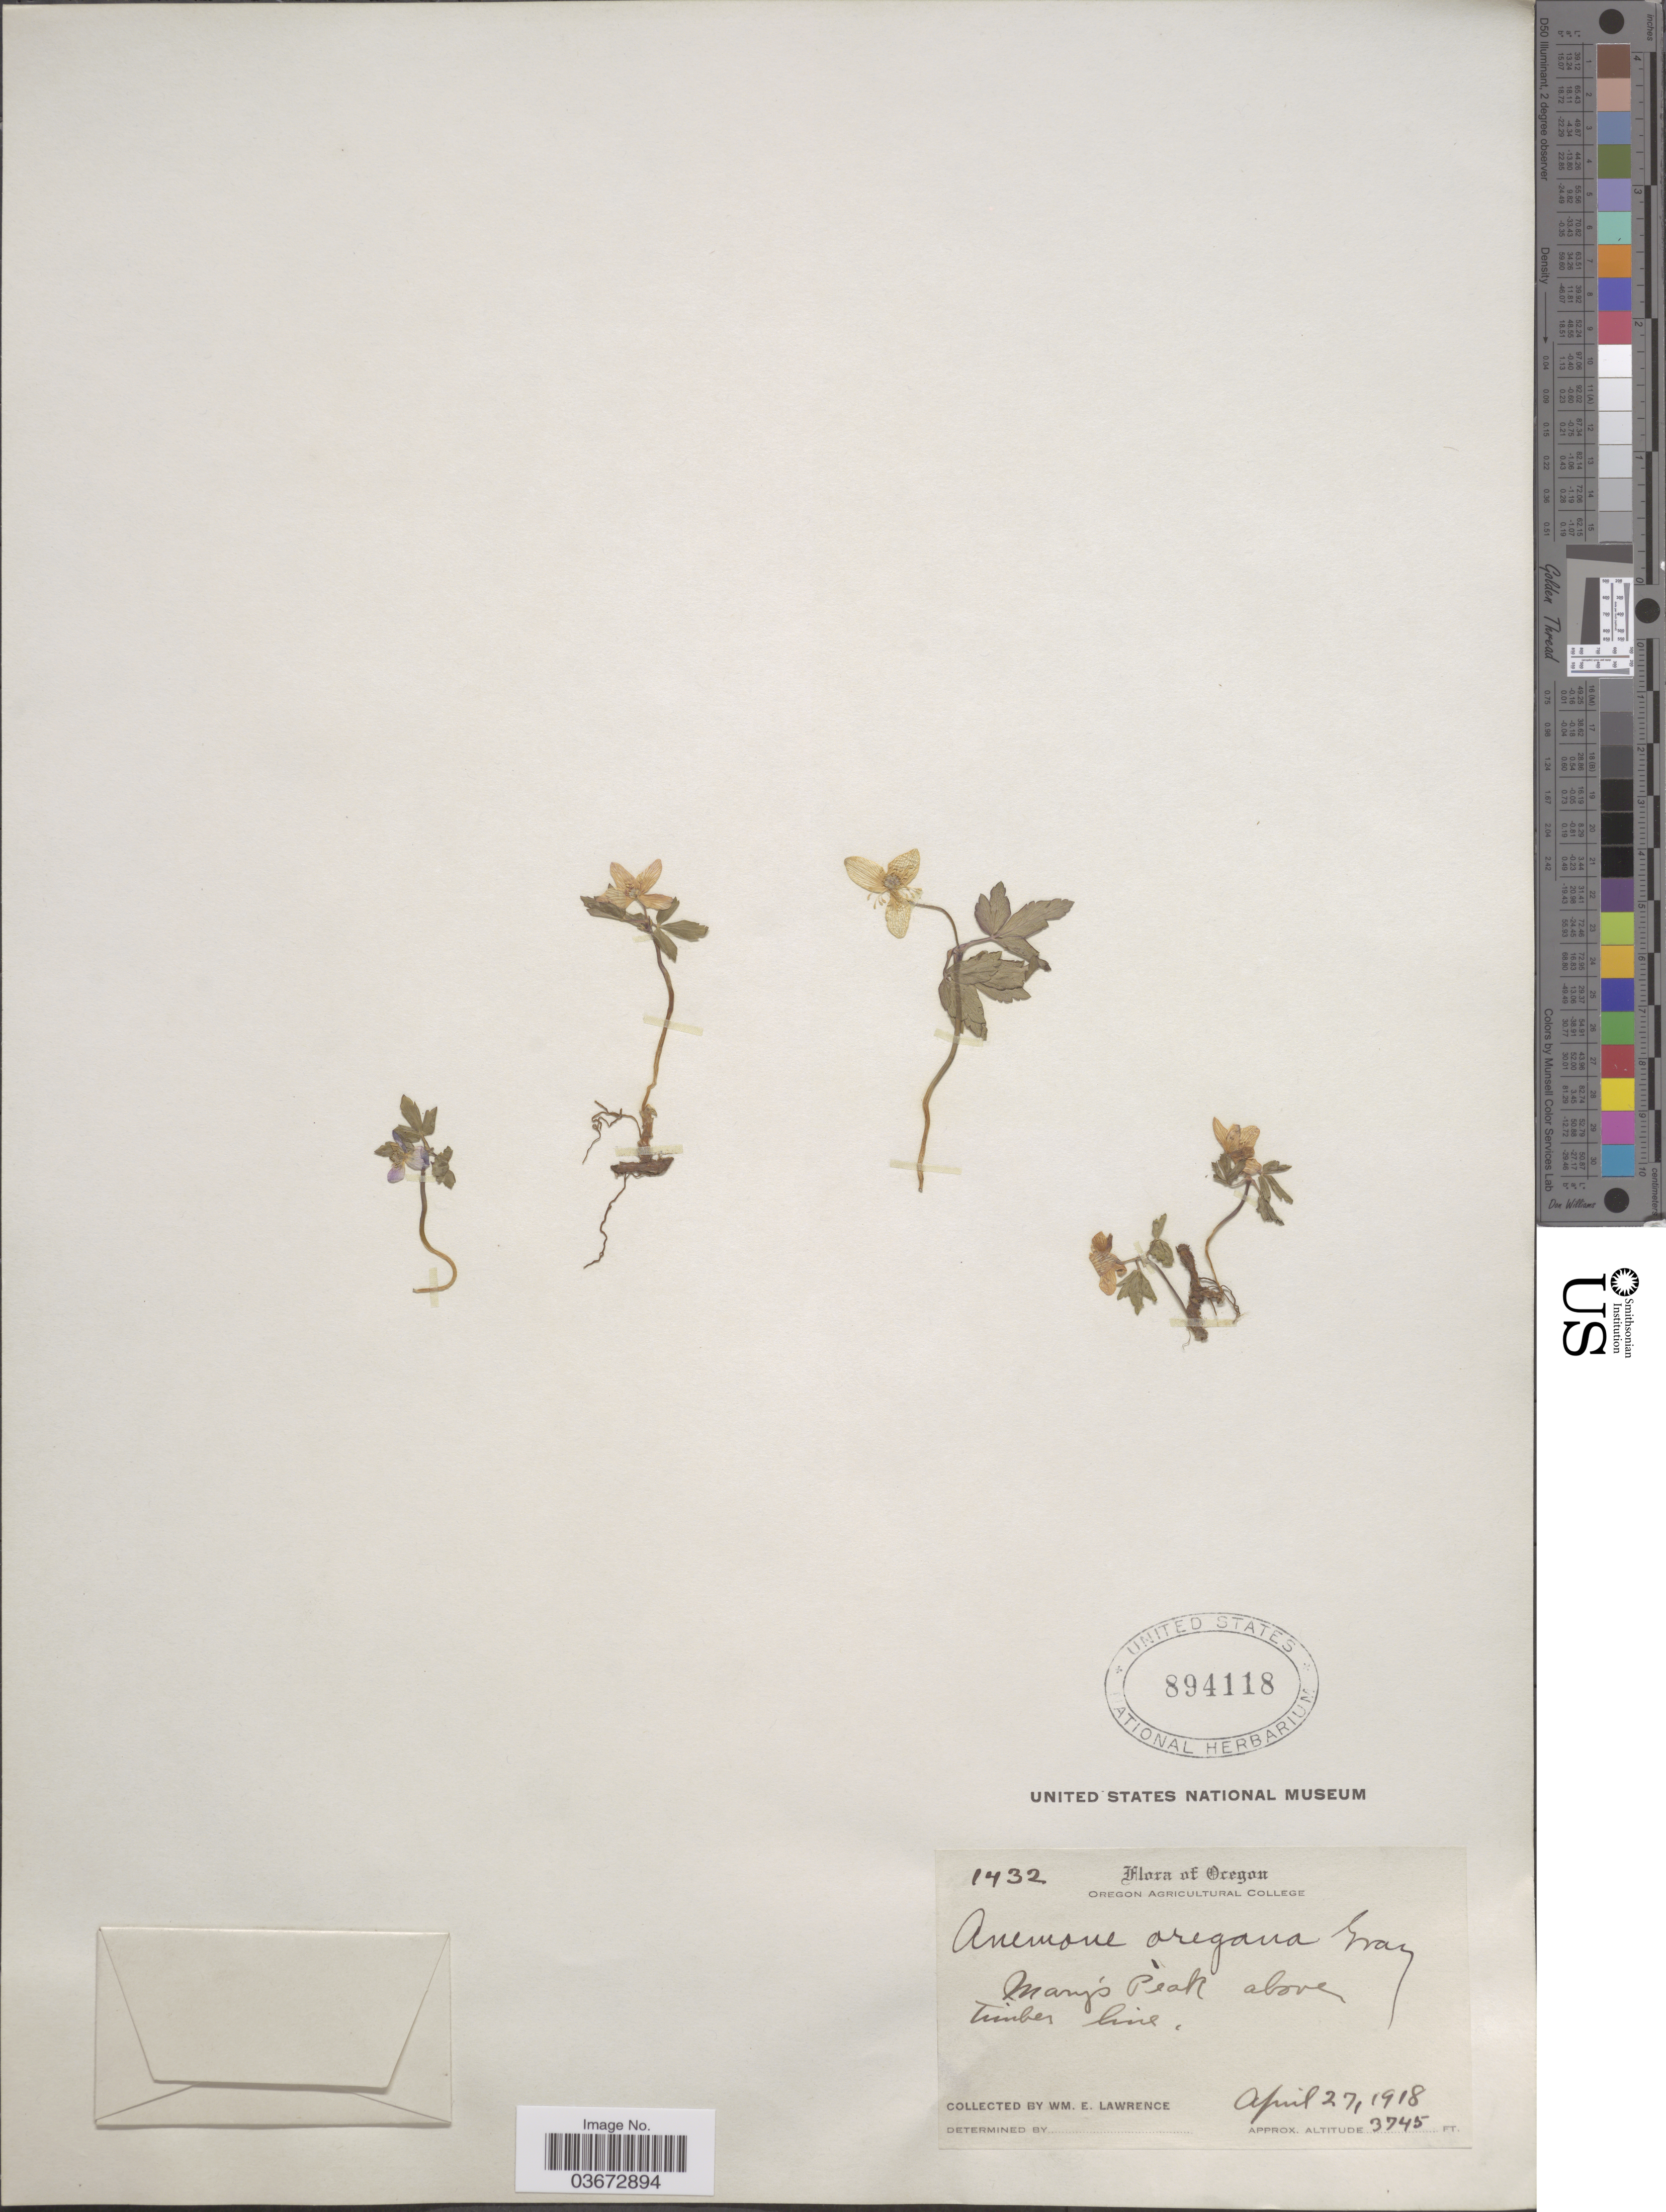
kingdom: Plantae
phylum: Tracheophyta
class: Magnoliopsida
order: Ranunculales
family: Ranunculaceae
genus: Anemone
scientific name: Anemone quinquefolia var. oregana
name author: (A. Gray) B.L. Rob.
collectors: W. Lawrence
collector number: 1432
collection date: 1918-04-27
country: United States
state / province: Oregon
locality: Mary's Peak above timber line.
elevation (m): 1141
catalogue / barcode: US 894118